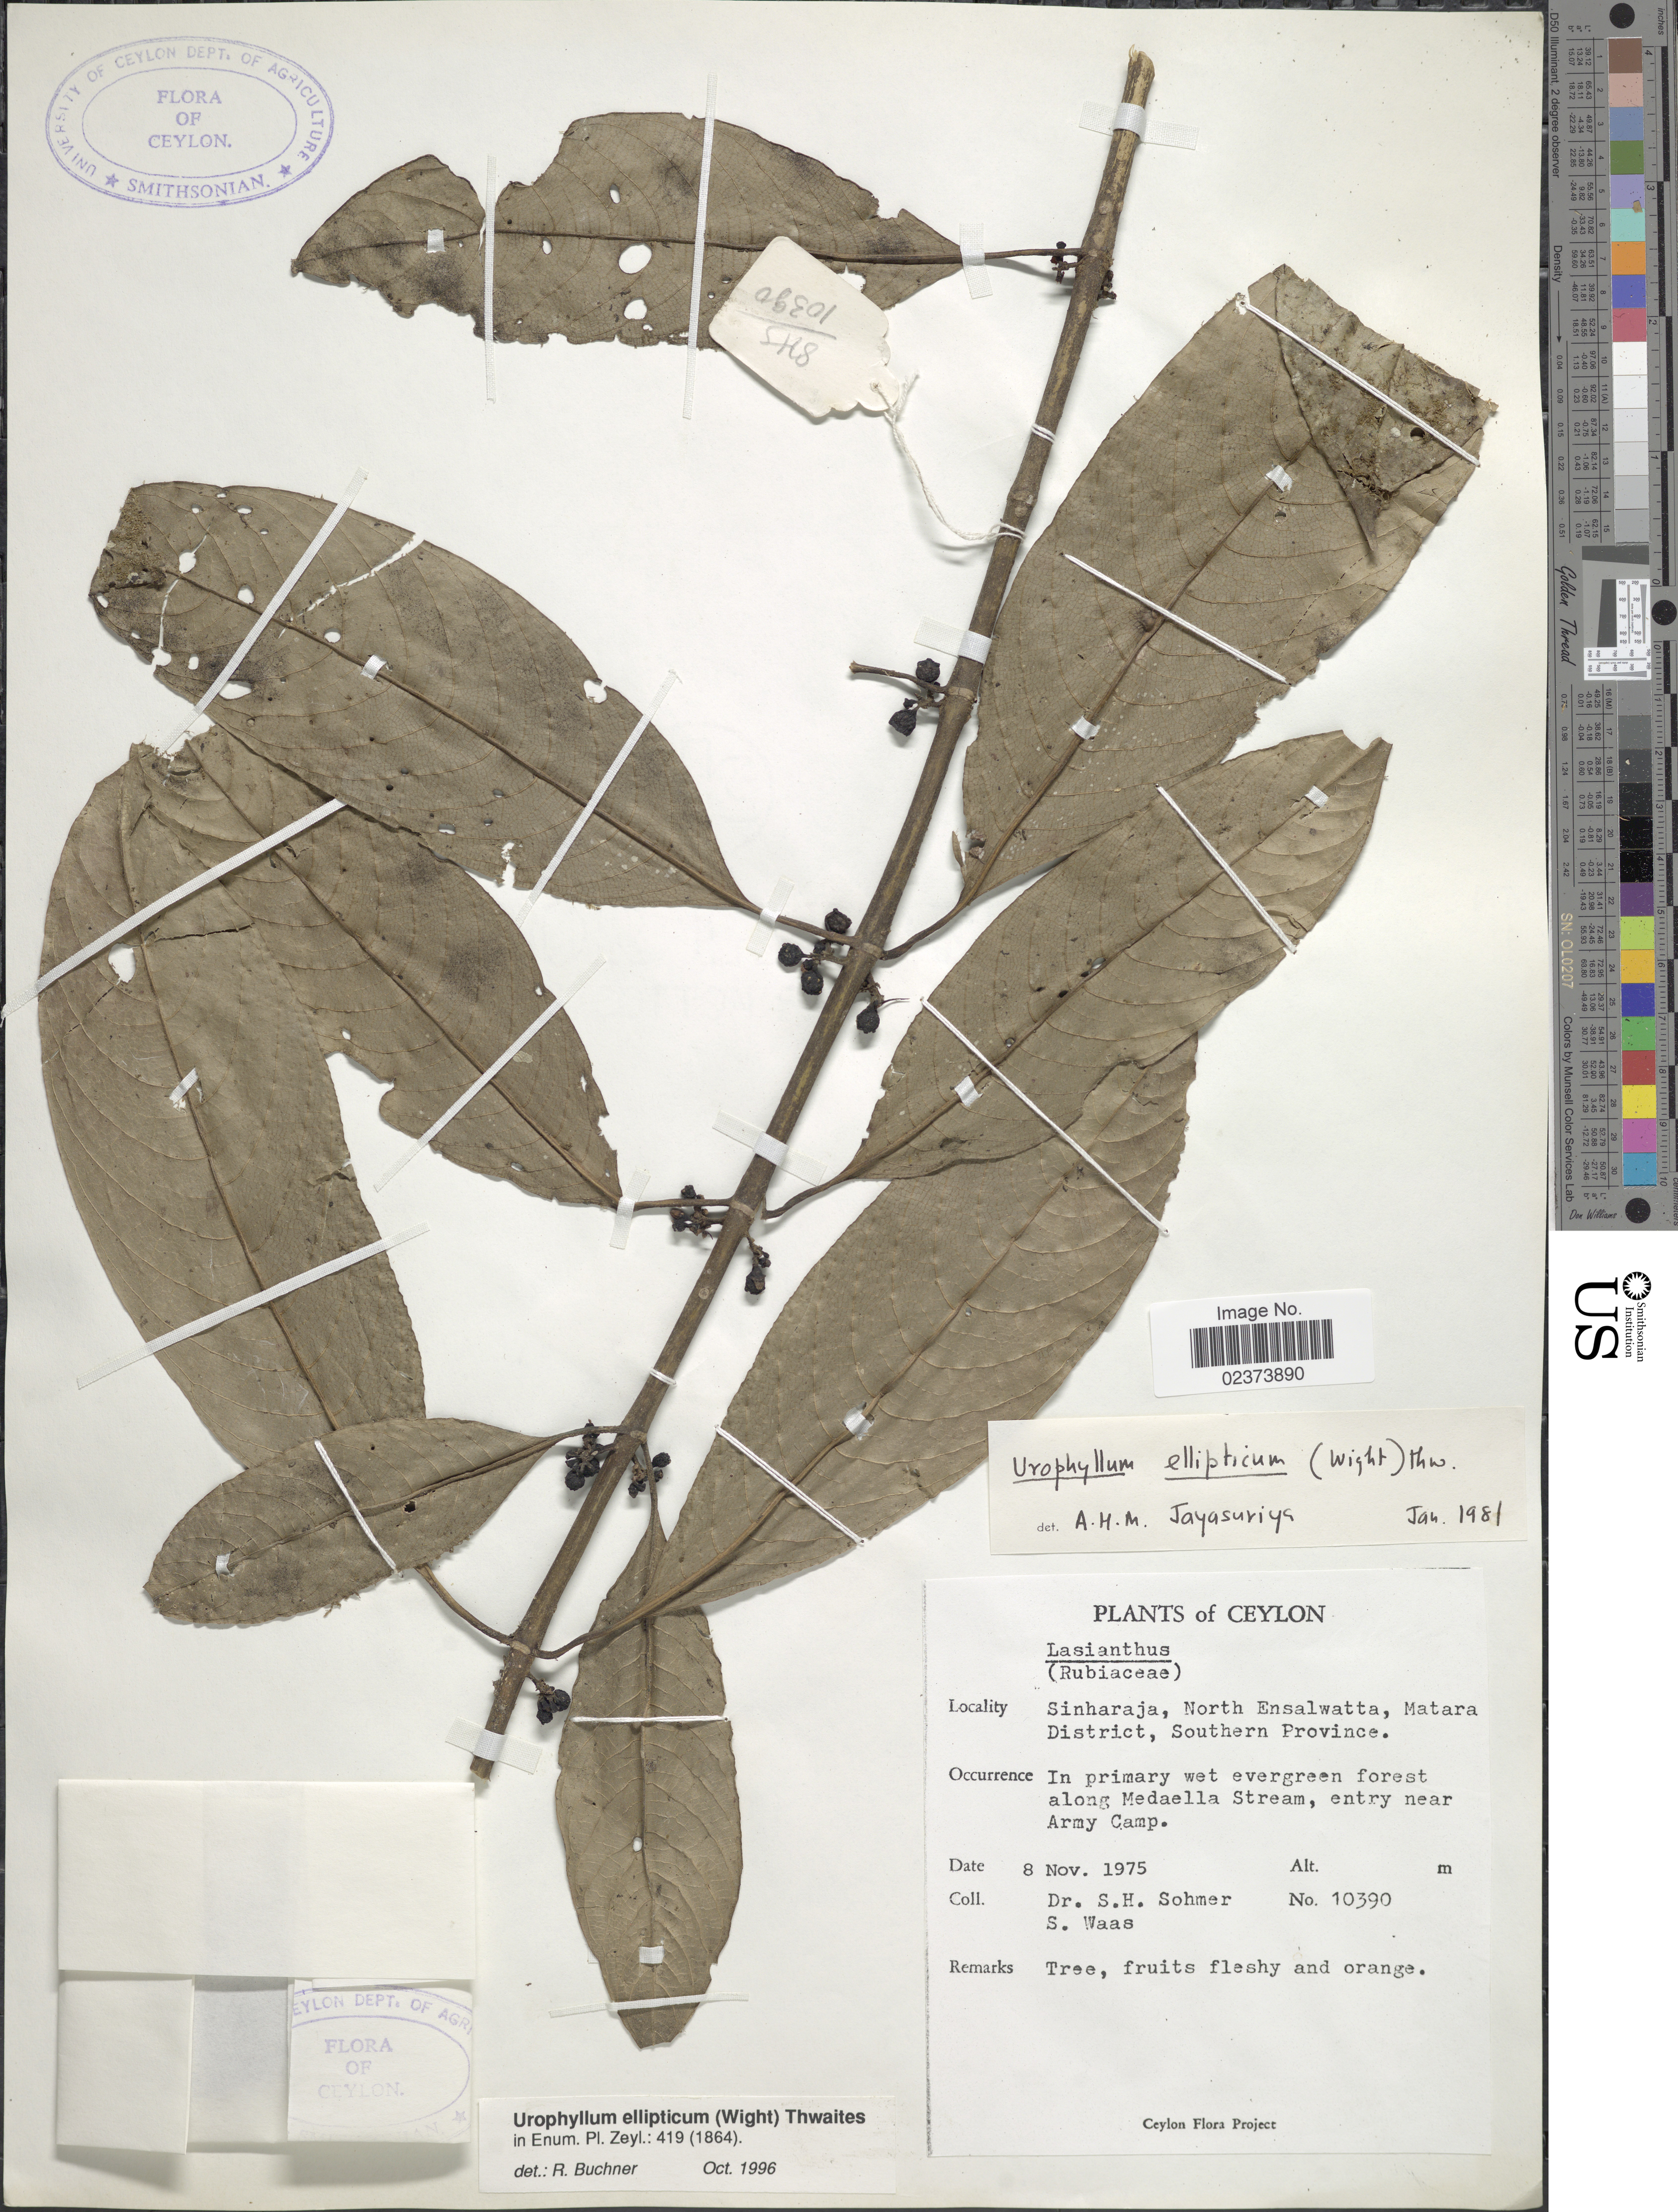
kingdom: Plantae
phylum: Tracheophyta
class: Magnoliopsida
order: Gentianales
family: Rubiaceae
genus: Urophyllum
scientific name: Urophyllum ellipticum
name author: (Wight) Thwaites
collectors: S. H. Sohmer & S. Waas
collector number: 10390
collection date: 1975-11-08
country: Sri Lanka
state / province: Southern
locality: Sinharaja, North Ensalwatta, Matara District, Southern Province, In primary wet evergreen forest along Medaella Stream, entry near Army Camp, Ceylon